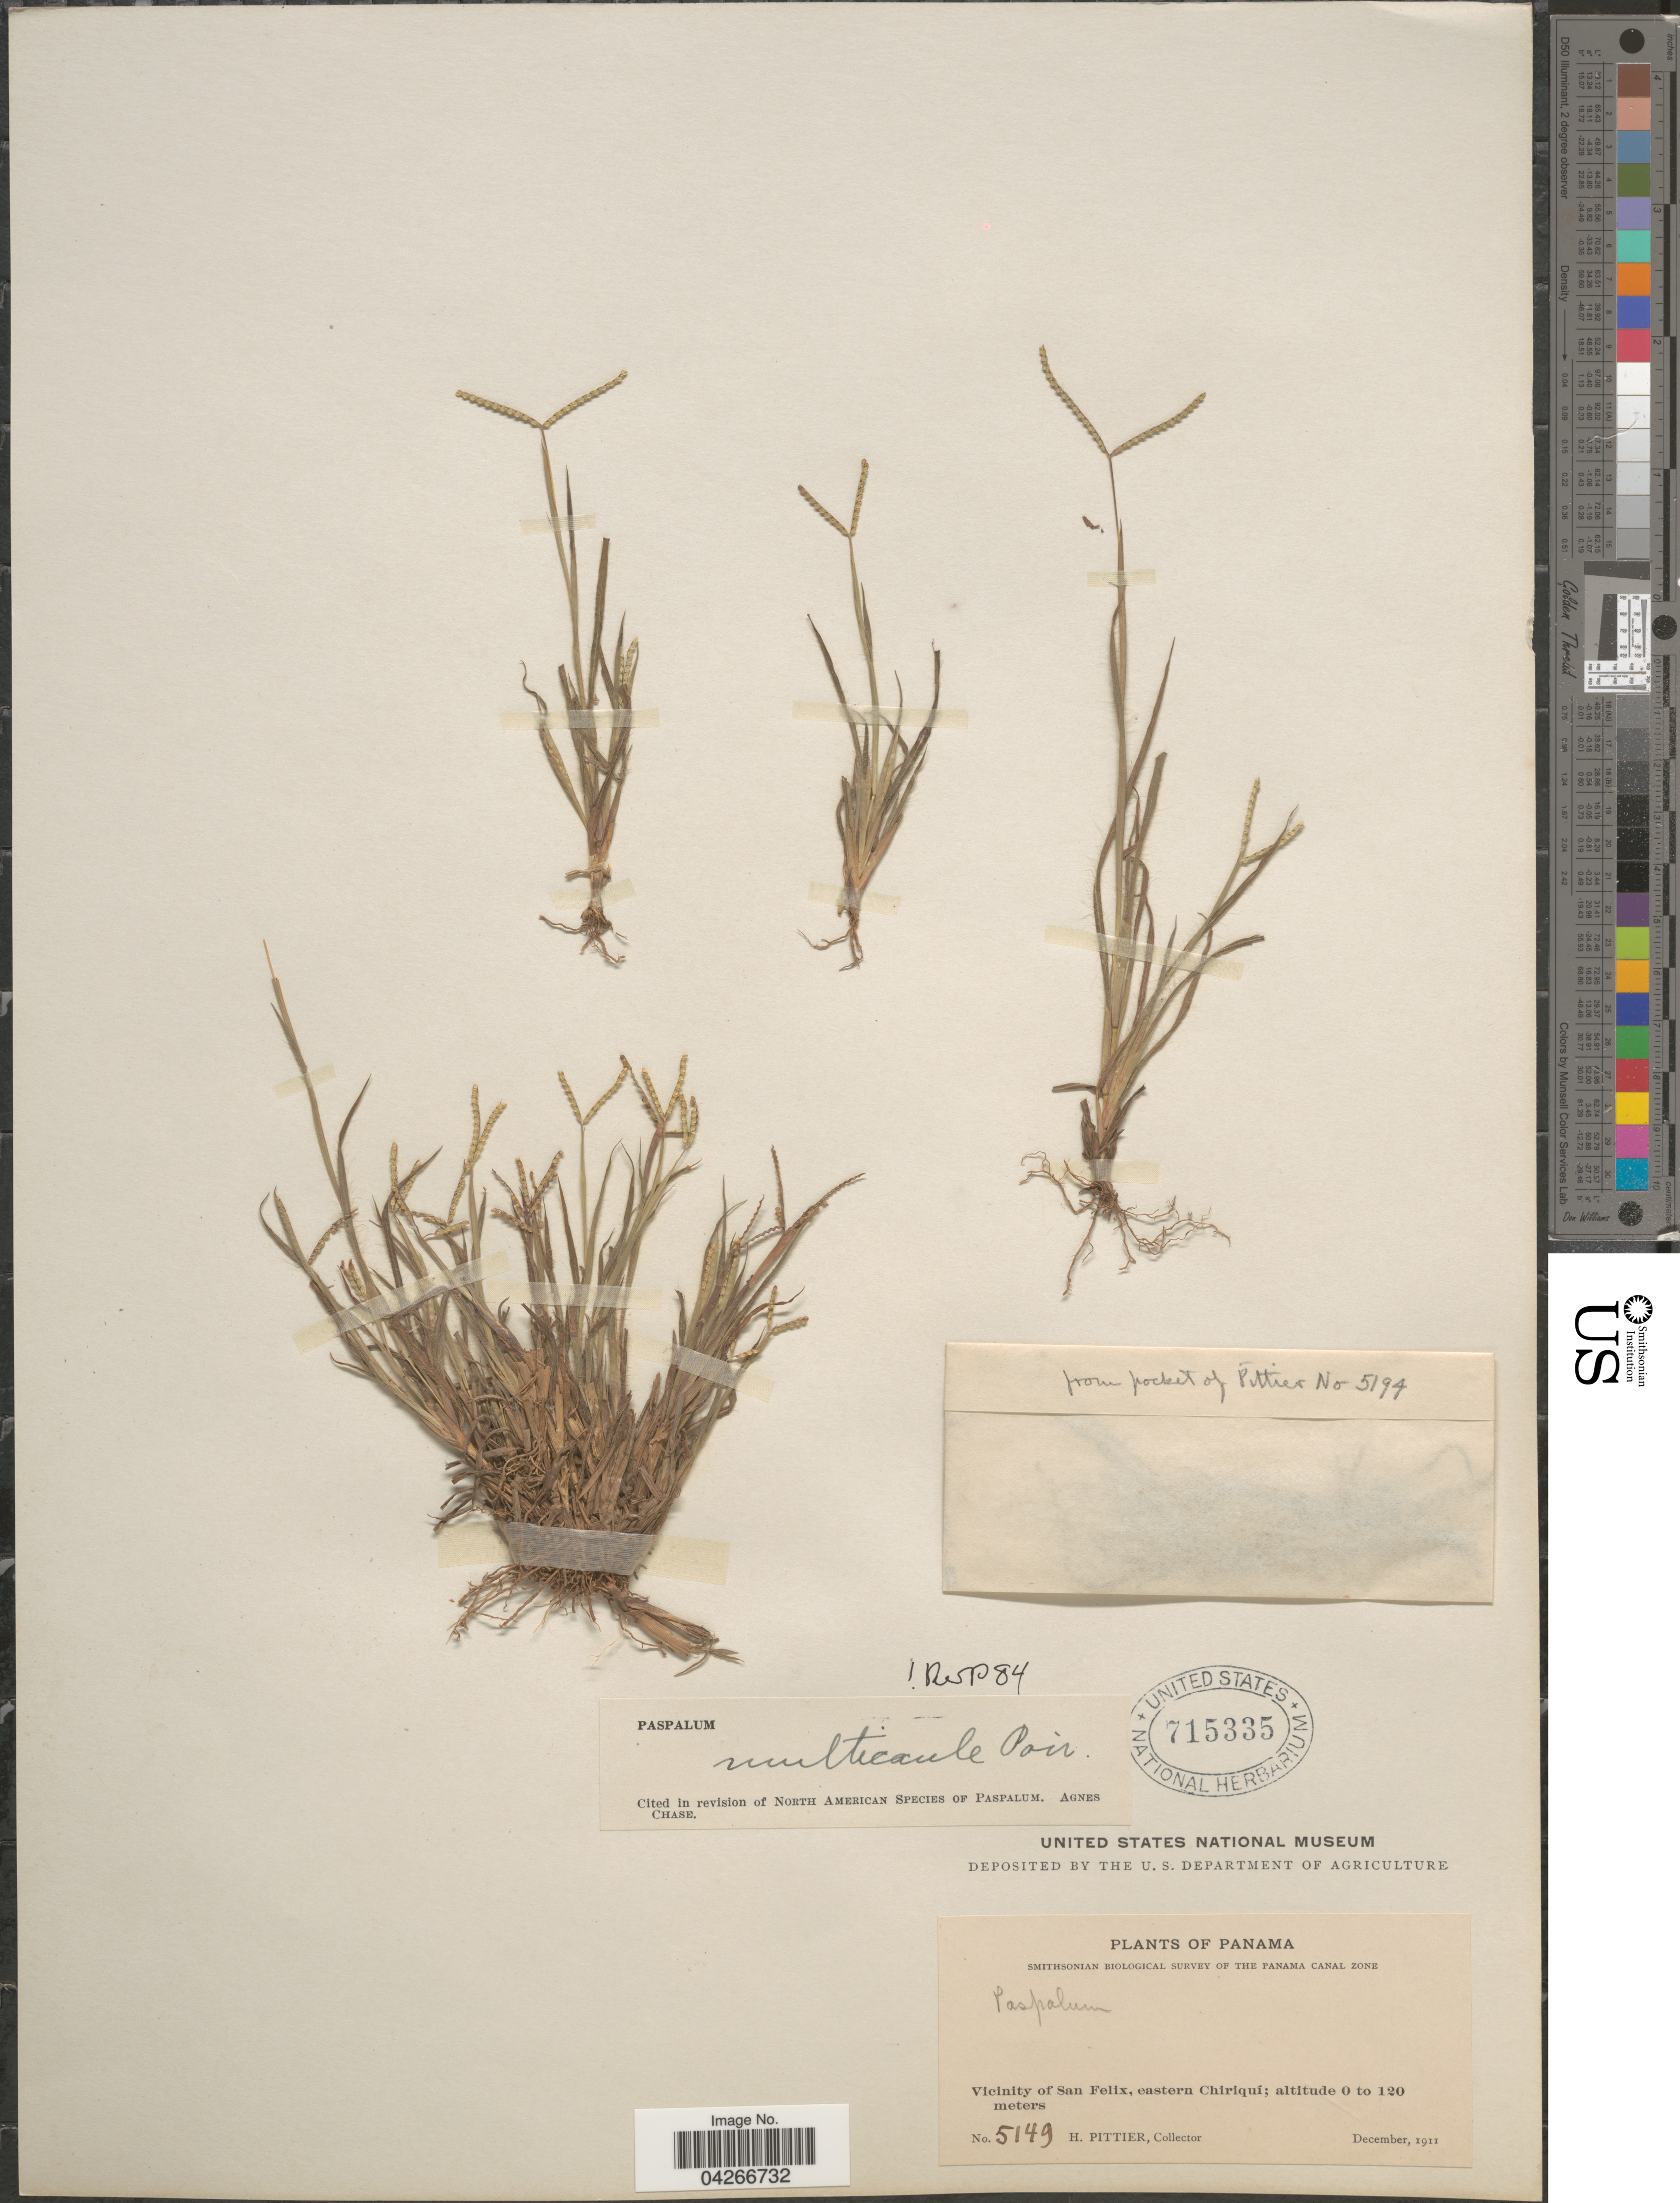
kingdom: Plantae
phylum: Tracheophyta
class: Liliopsida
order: Poales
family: Poaceae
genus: Paspalum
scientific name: Paspalum multicaule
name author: Poir. in Lam.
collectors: H. F. Pittier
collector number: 5149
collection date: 1911-12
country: Panama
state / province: Chiriqui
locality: Smithsonian Biological Survey of the Panama Canal Zone. Vicinity of San Felix, eastern Chiriquí.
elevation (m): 0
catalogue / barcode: US 715335